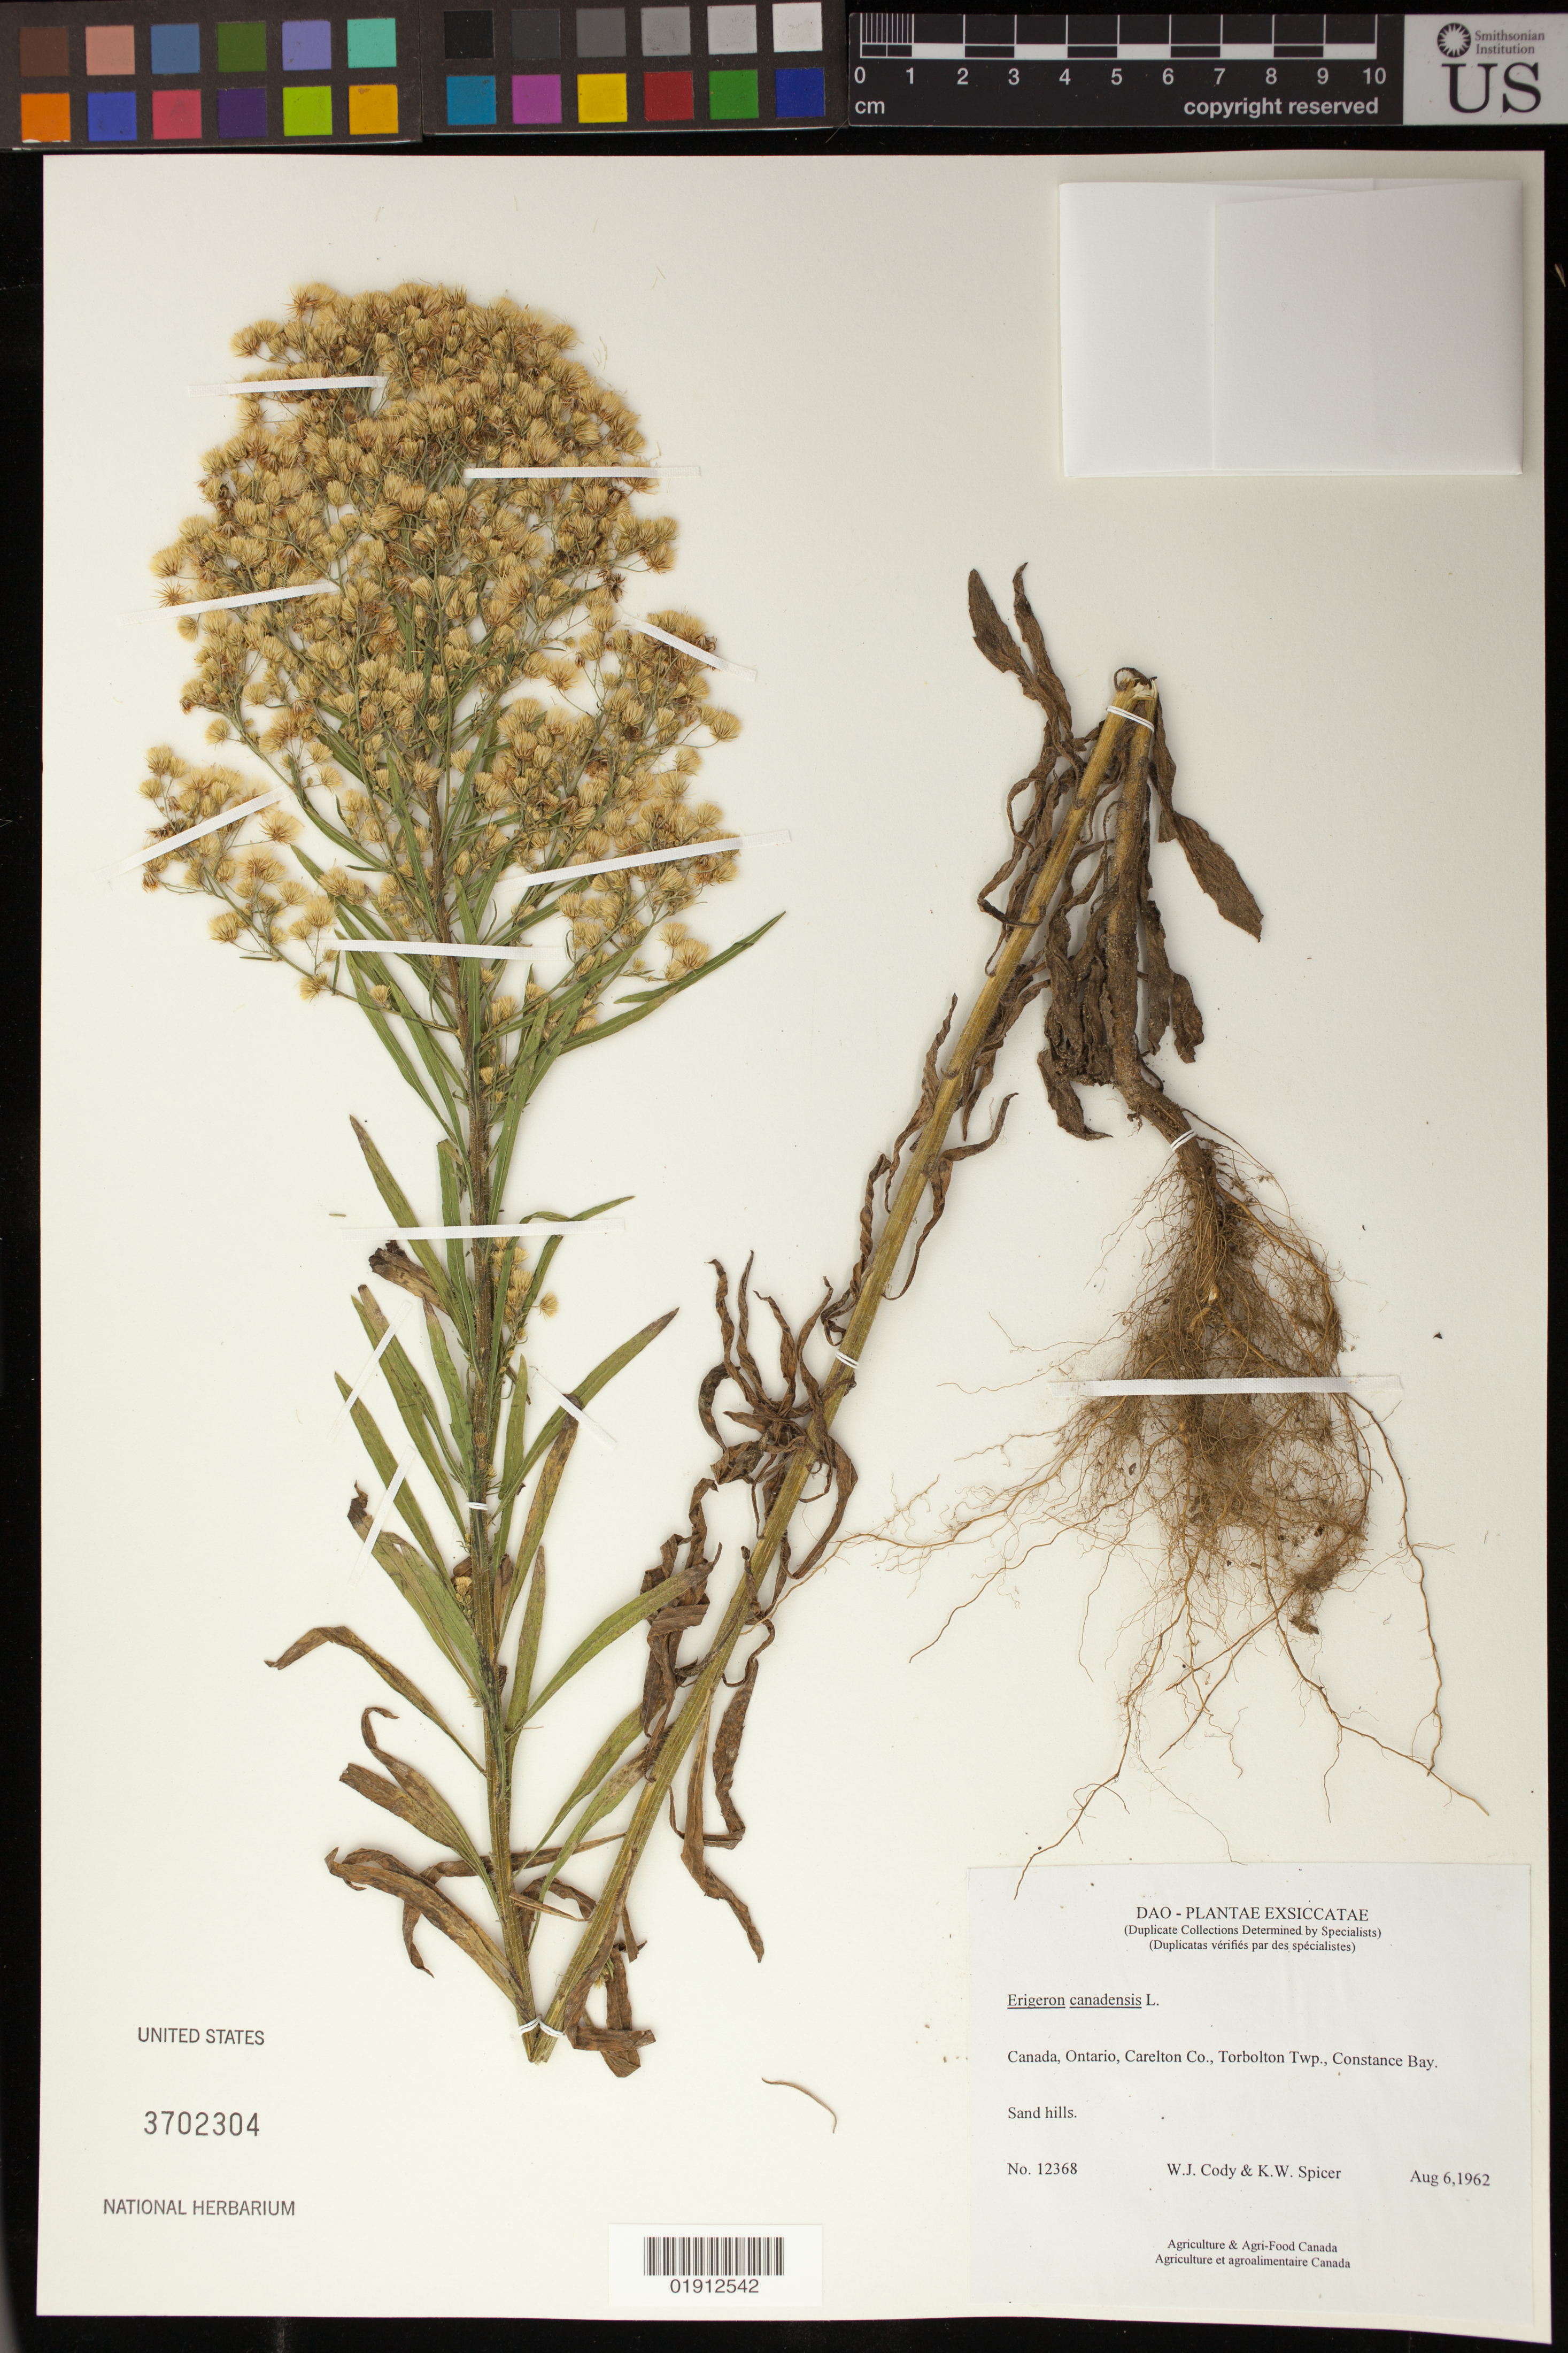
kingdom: Plantae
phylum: Tracheophyta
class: Magnoliopsida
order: Asterales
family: Asteraceae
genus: Erigeron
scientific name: Erigeron canadensis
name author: L.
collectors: W. Cody & K. Spicer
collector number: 12368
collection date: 1962-08-06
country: Canada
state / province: Ontario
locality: Carelton Co., Torbolton Twp., Constance Bay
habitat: Sand hills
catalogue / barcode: US 3702304